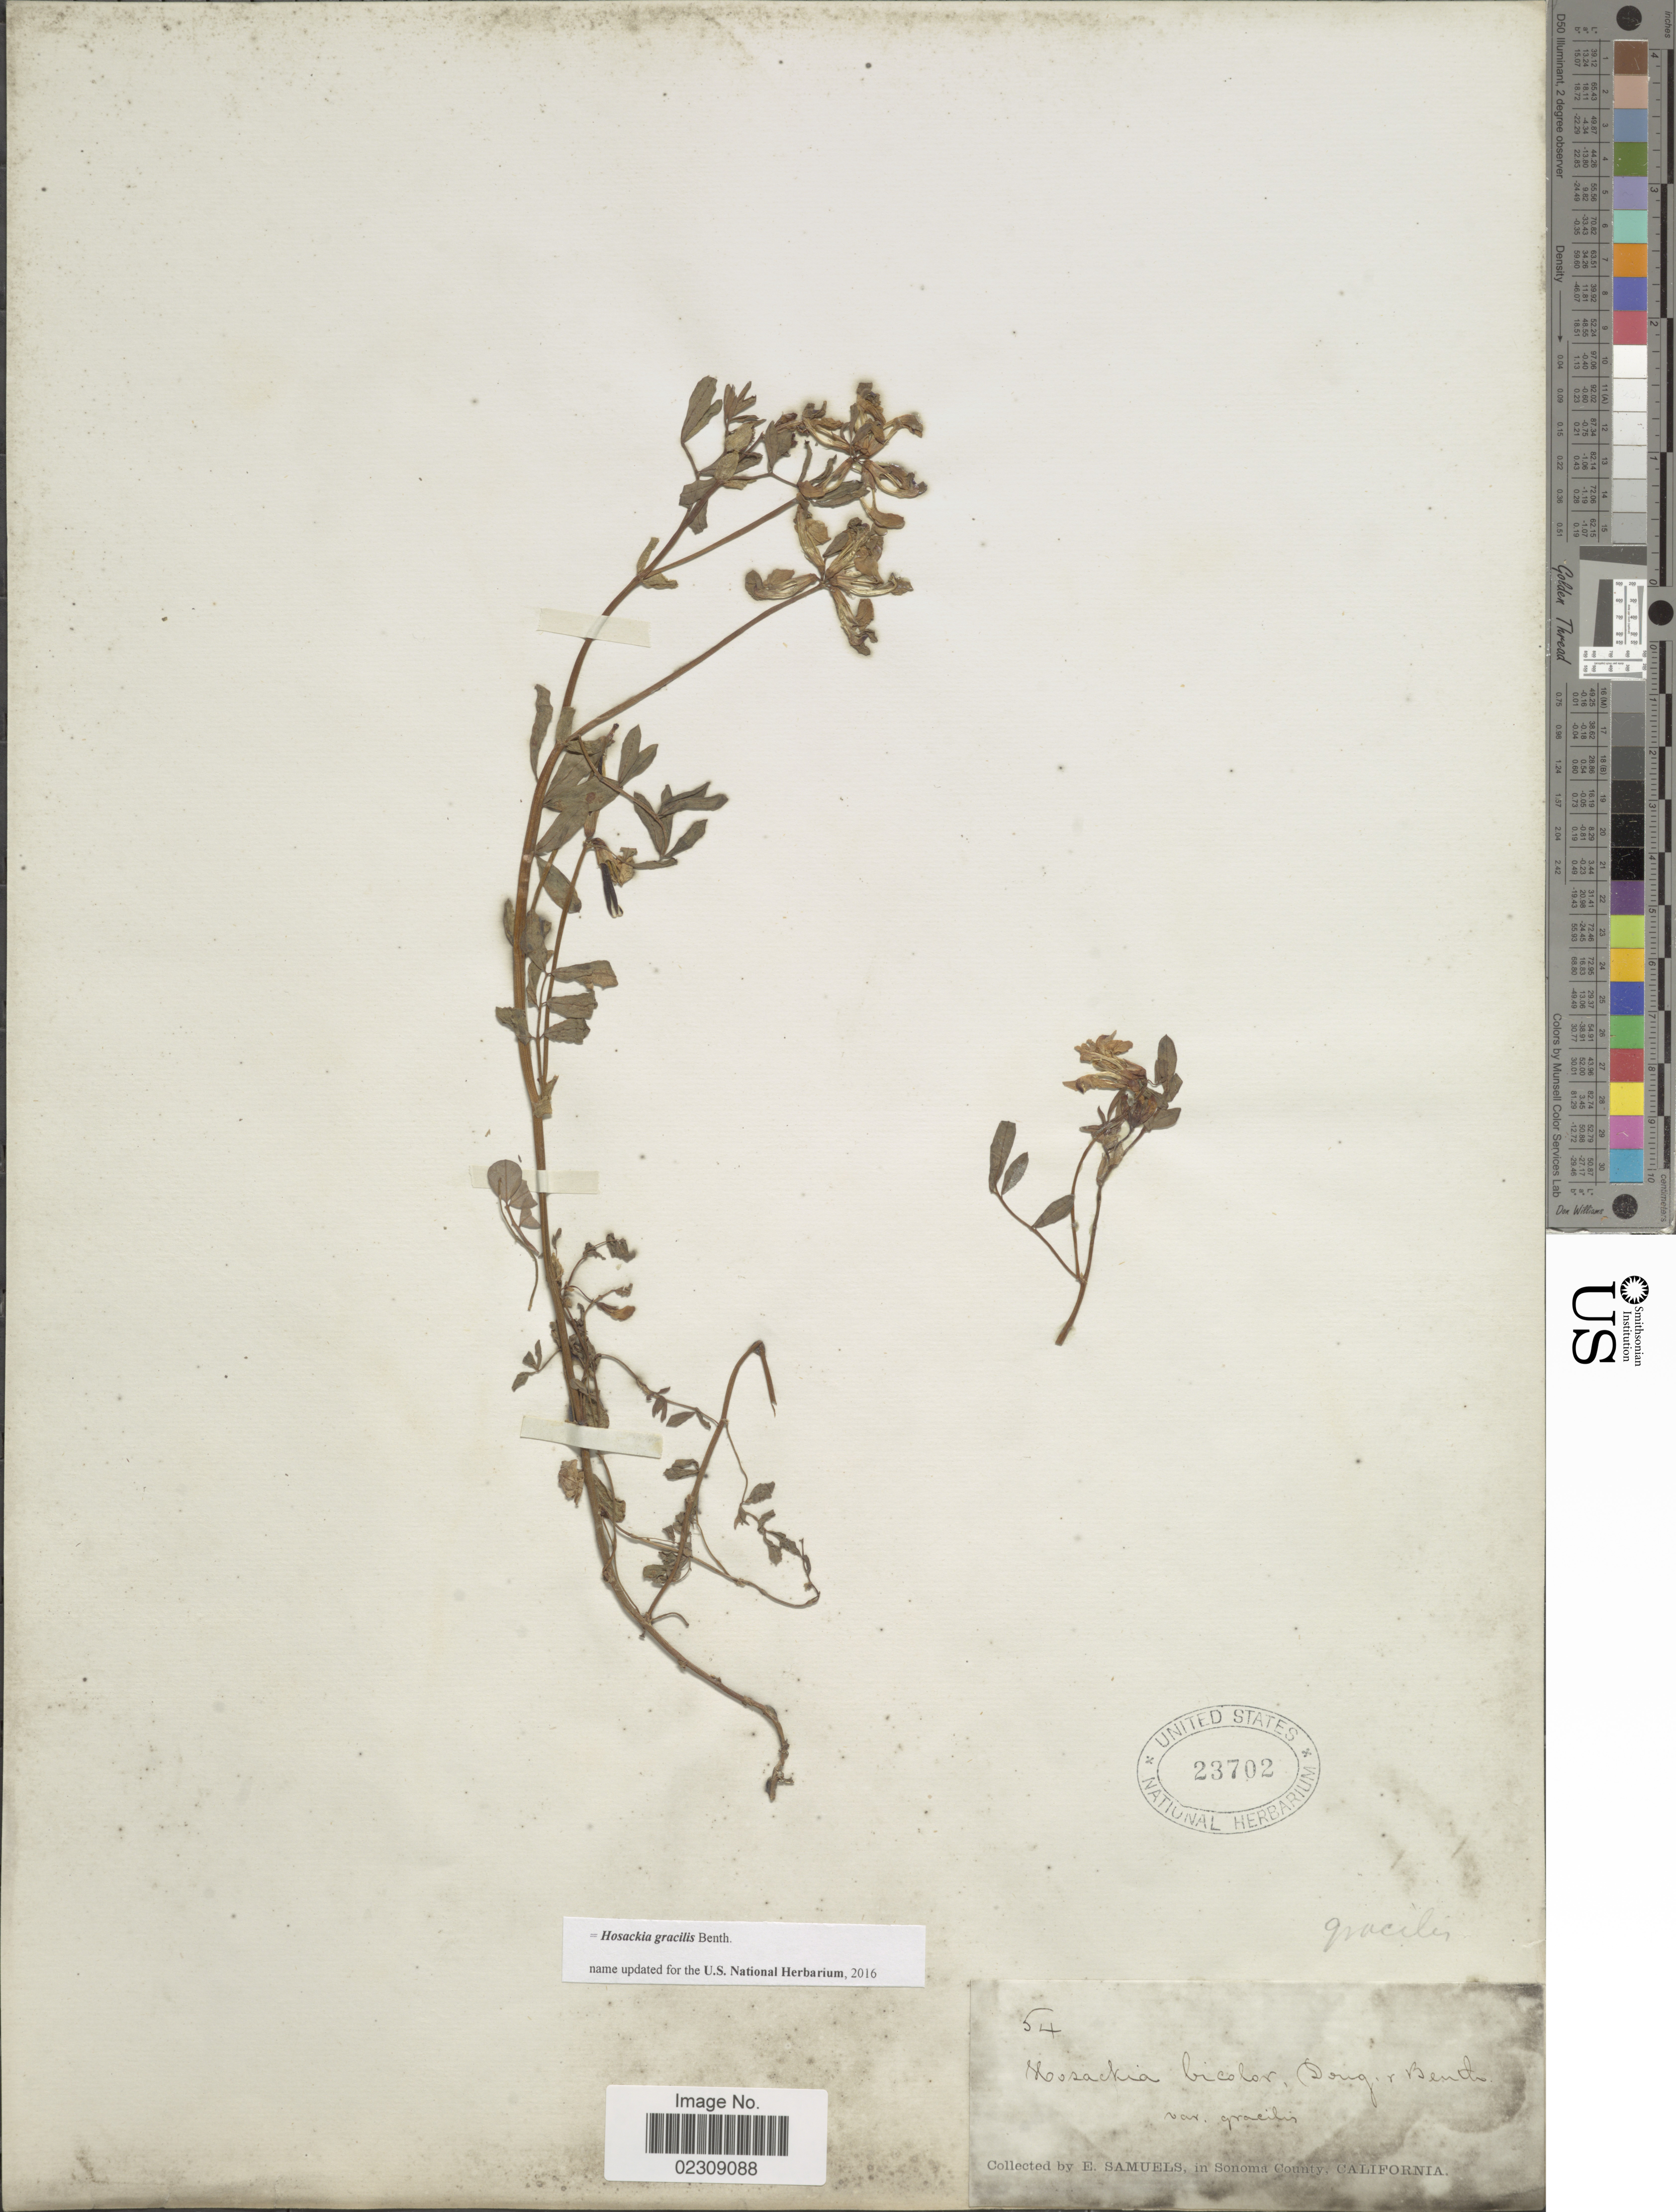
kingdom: Plantae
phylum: Tracheophyta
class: Magnoliopsida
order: Fabales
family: Fabaceae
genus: Hosackia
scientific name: Hosackia gracilis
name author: Benth.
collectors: E. Samuels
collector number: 54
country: United States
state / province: California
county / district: Sonoma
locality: In Sonoma County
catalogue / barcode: US 23702